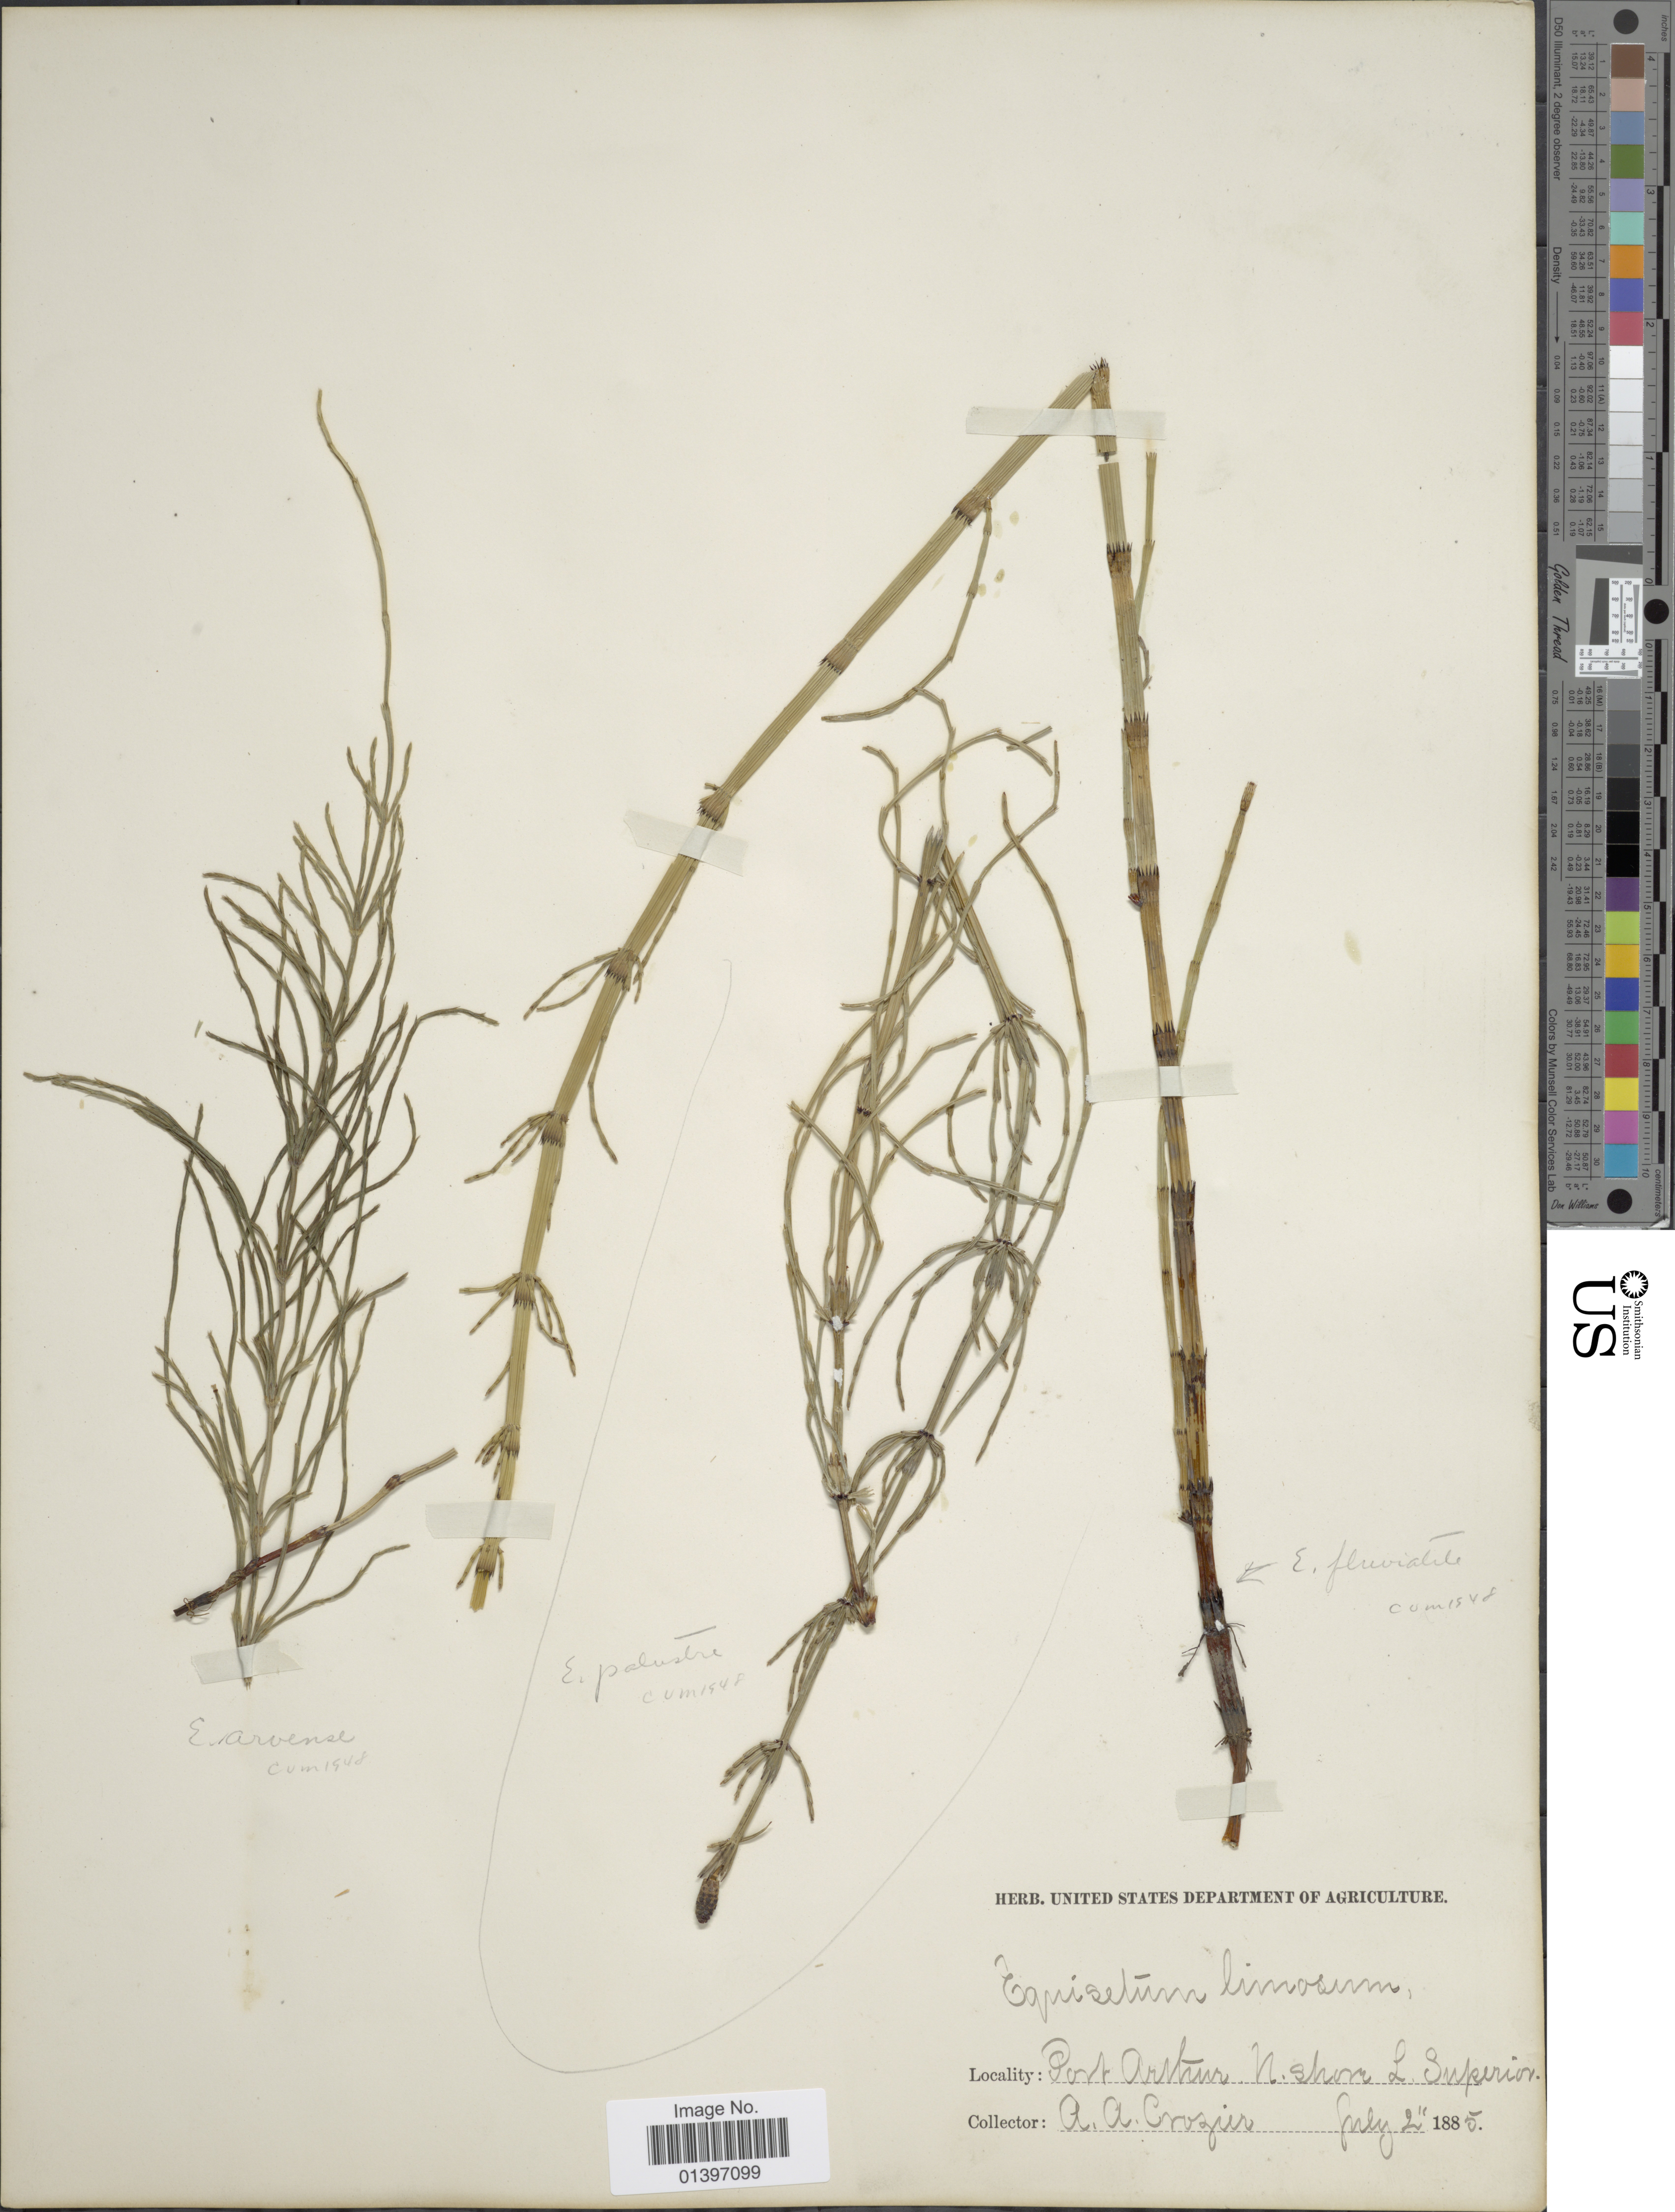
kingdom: Plantae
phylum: Tracheophyta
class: Polypodiopsida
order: Equisetales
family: Equisetaceae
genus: Equisetum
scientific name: Equisetum palustre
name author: L.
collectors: A. Crozier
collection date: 1885-07-02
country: Canada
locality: Port Arthur N. shore L. Superior